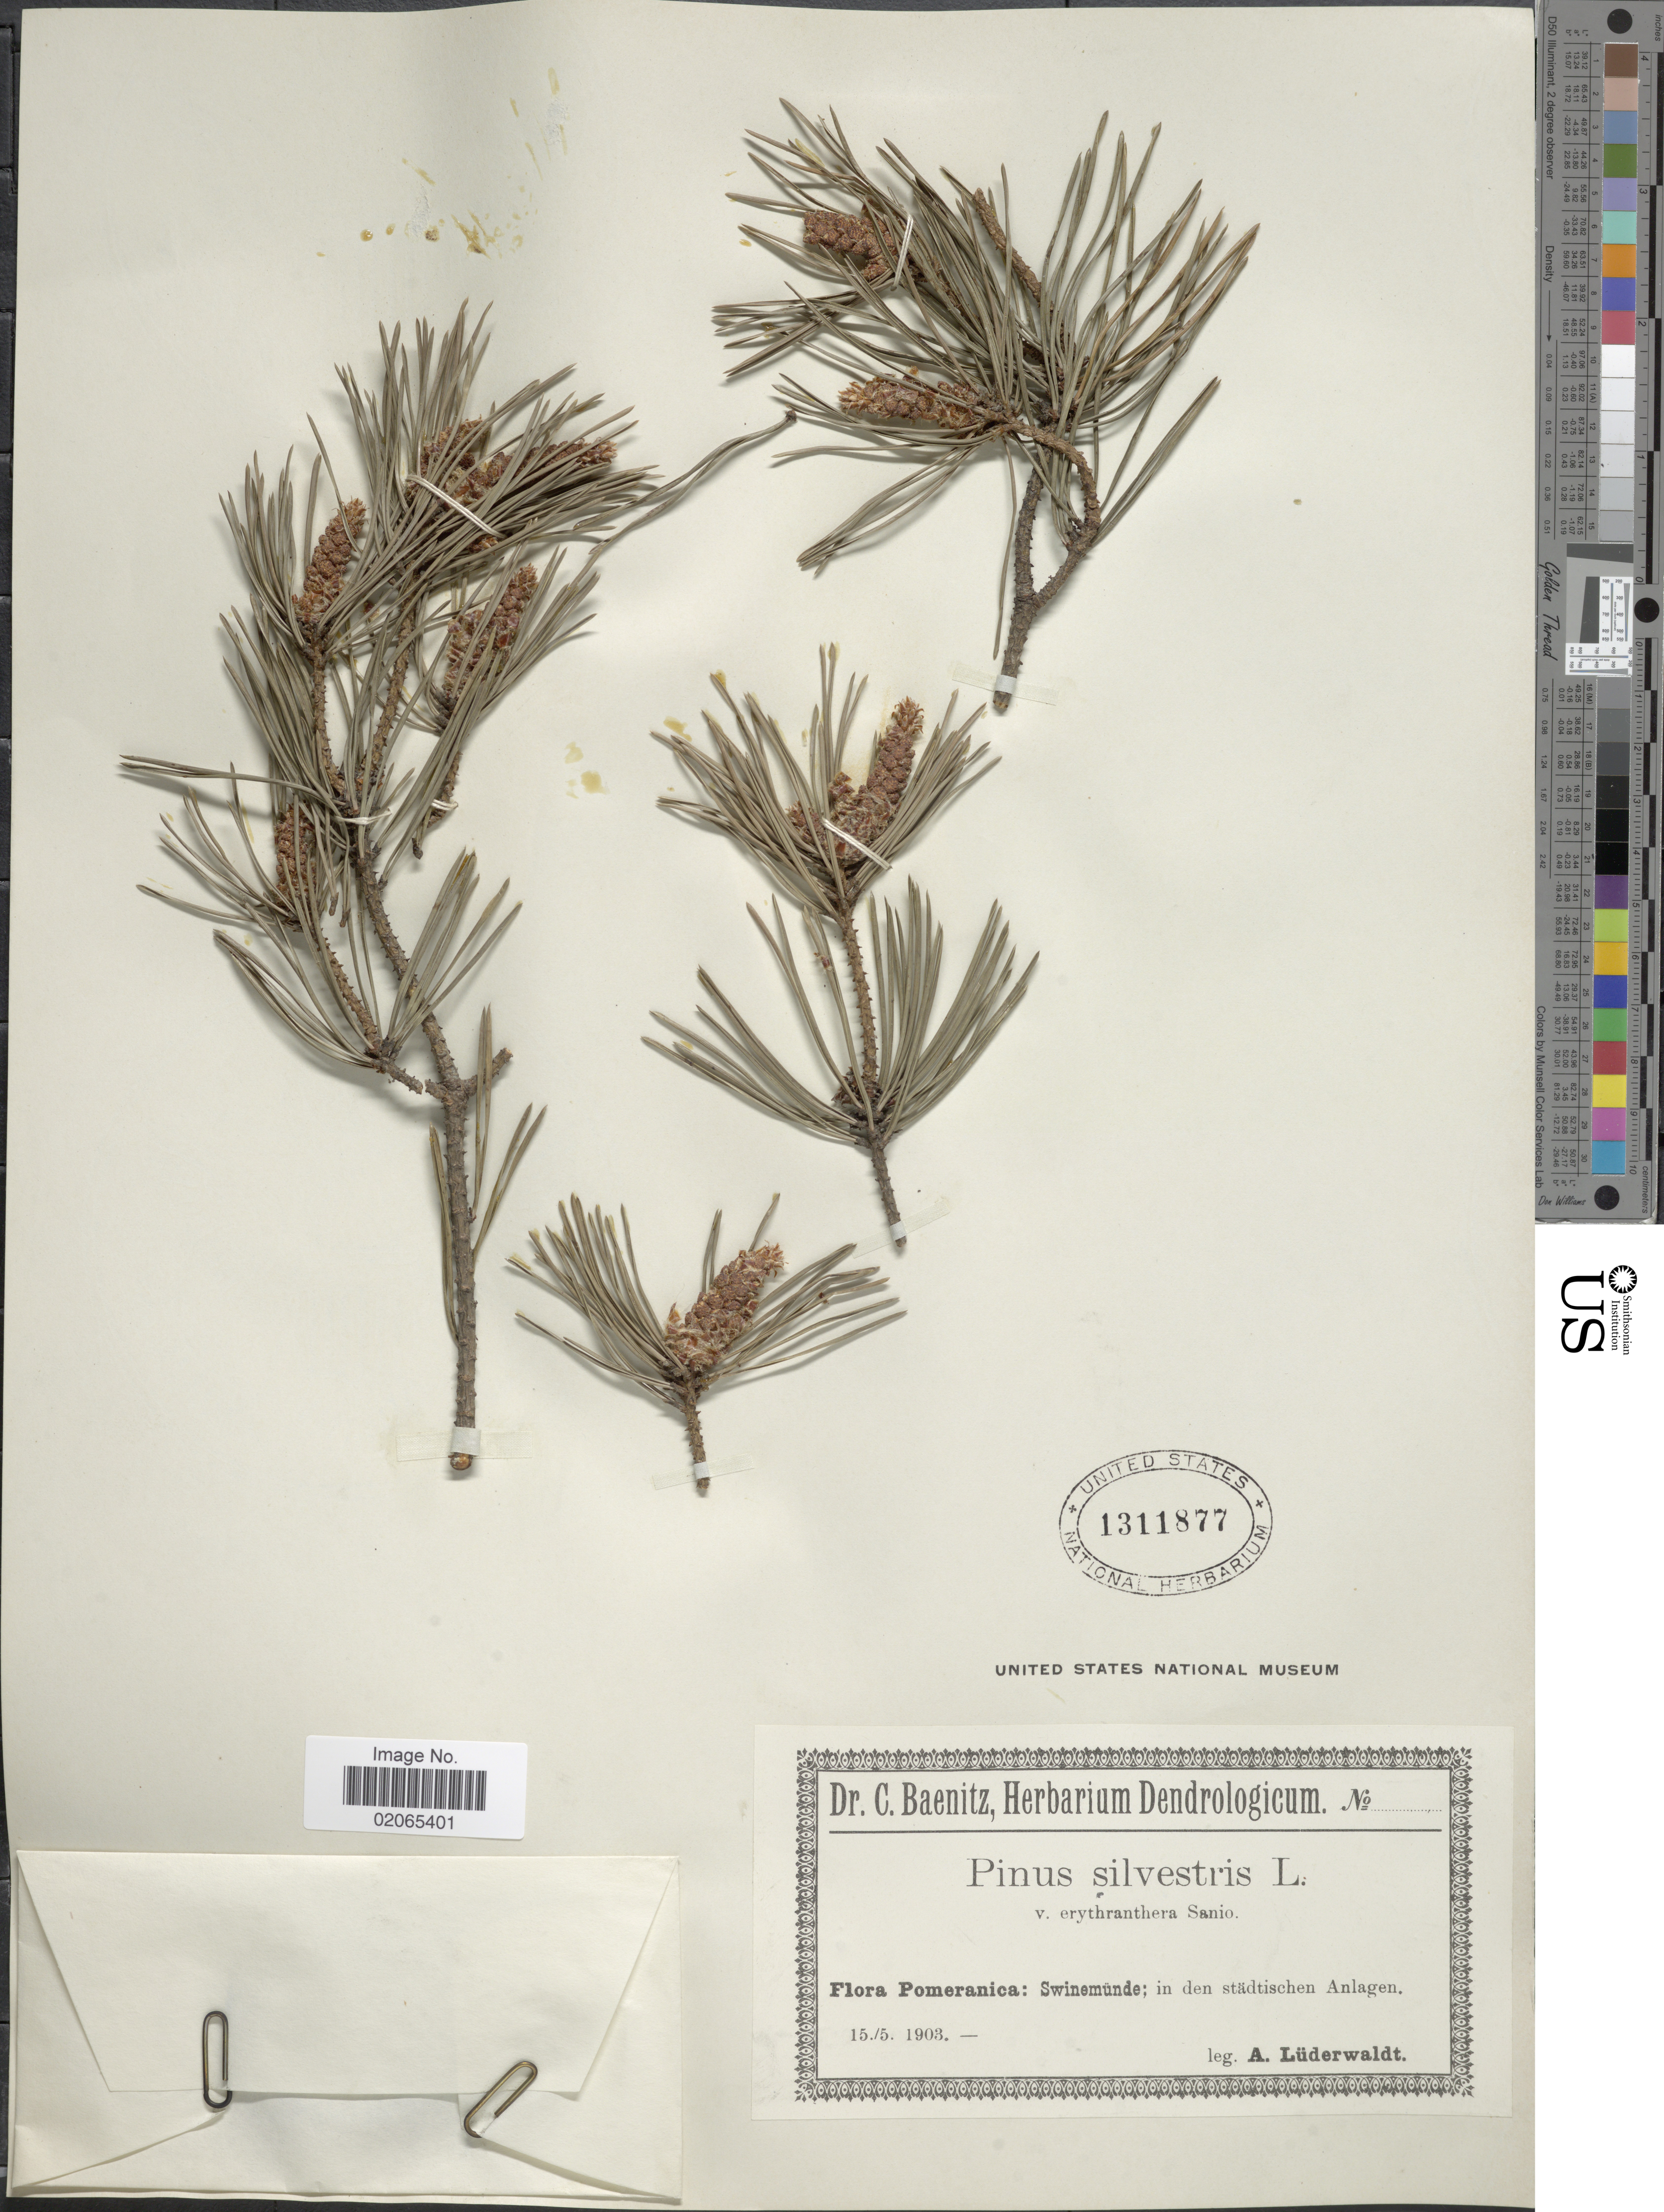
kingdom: Plantae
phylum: Tracheophyta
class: Pinopsida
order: Pinales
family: Pinaceae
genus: Pinus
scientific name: Pinus sylvestris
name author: L.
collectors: A. Lüderwaldt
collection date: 1903-05-15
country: Poland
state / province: Zachodniopomorskie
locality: Pomeranica: Swinemünde; in den städtischen Anlagen. (Świnoujście)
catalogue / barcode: US 1311877